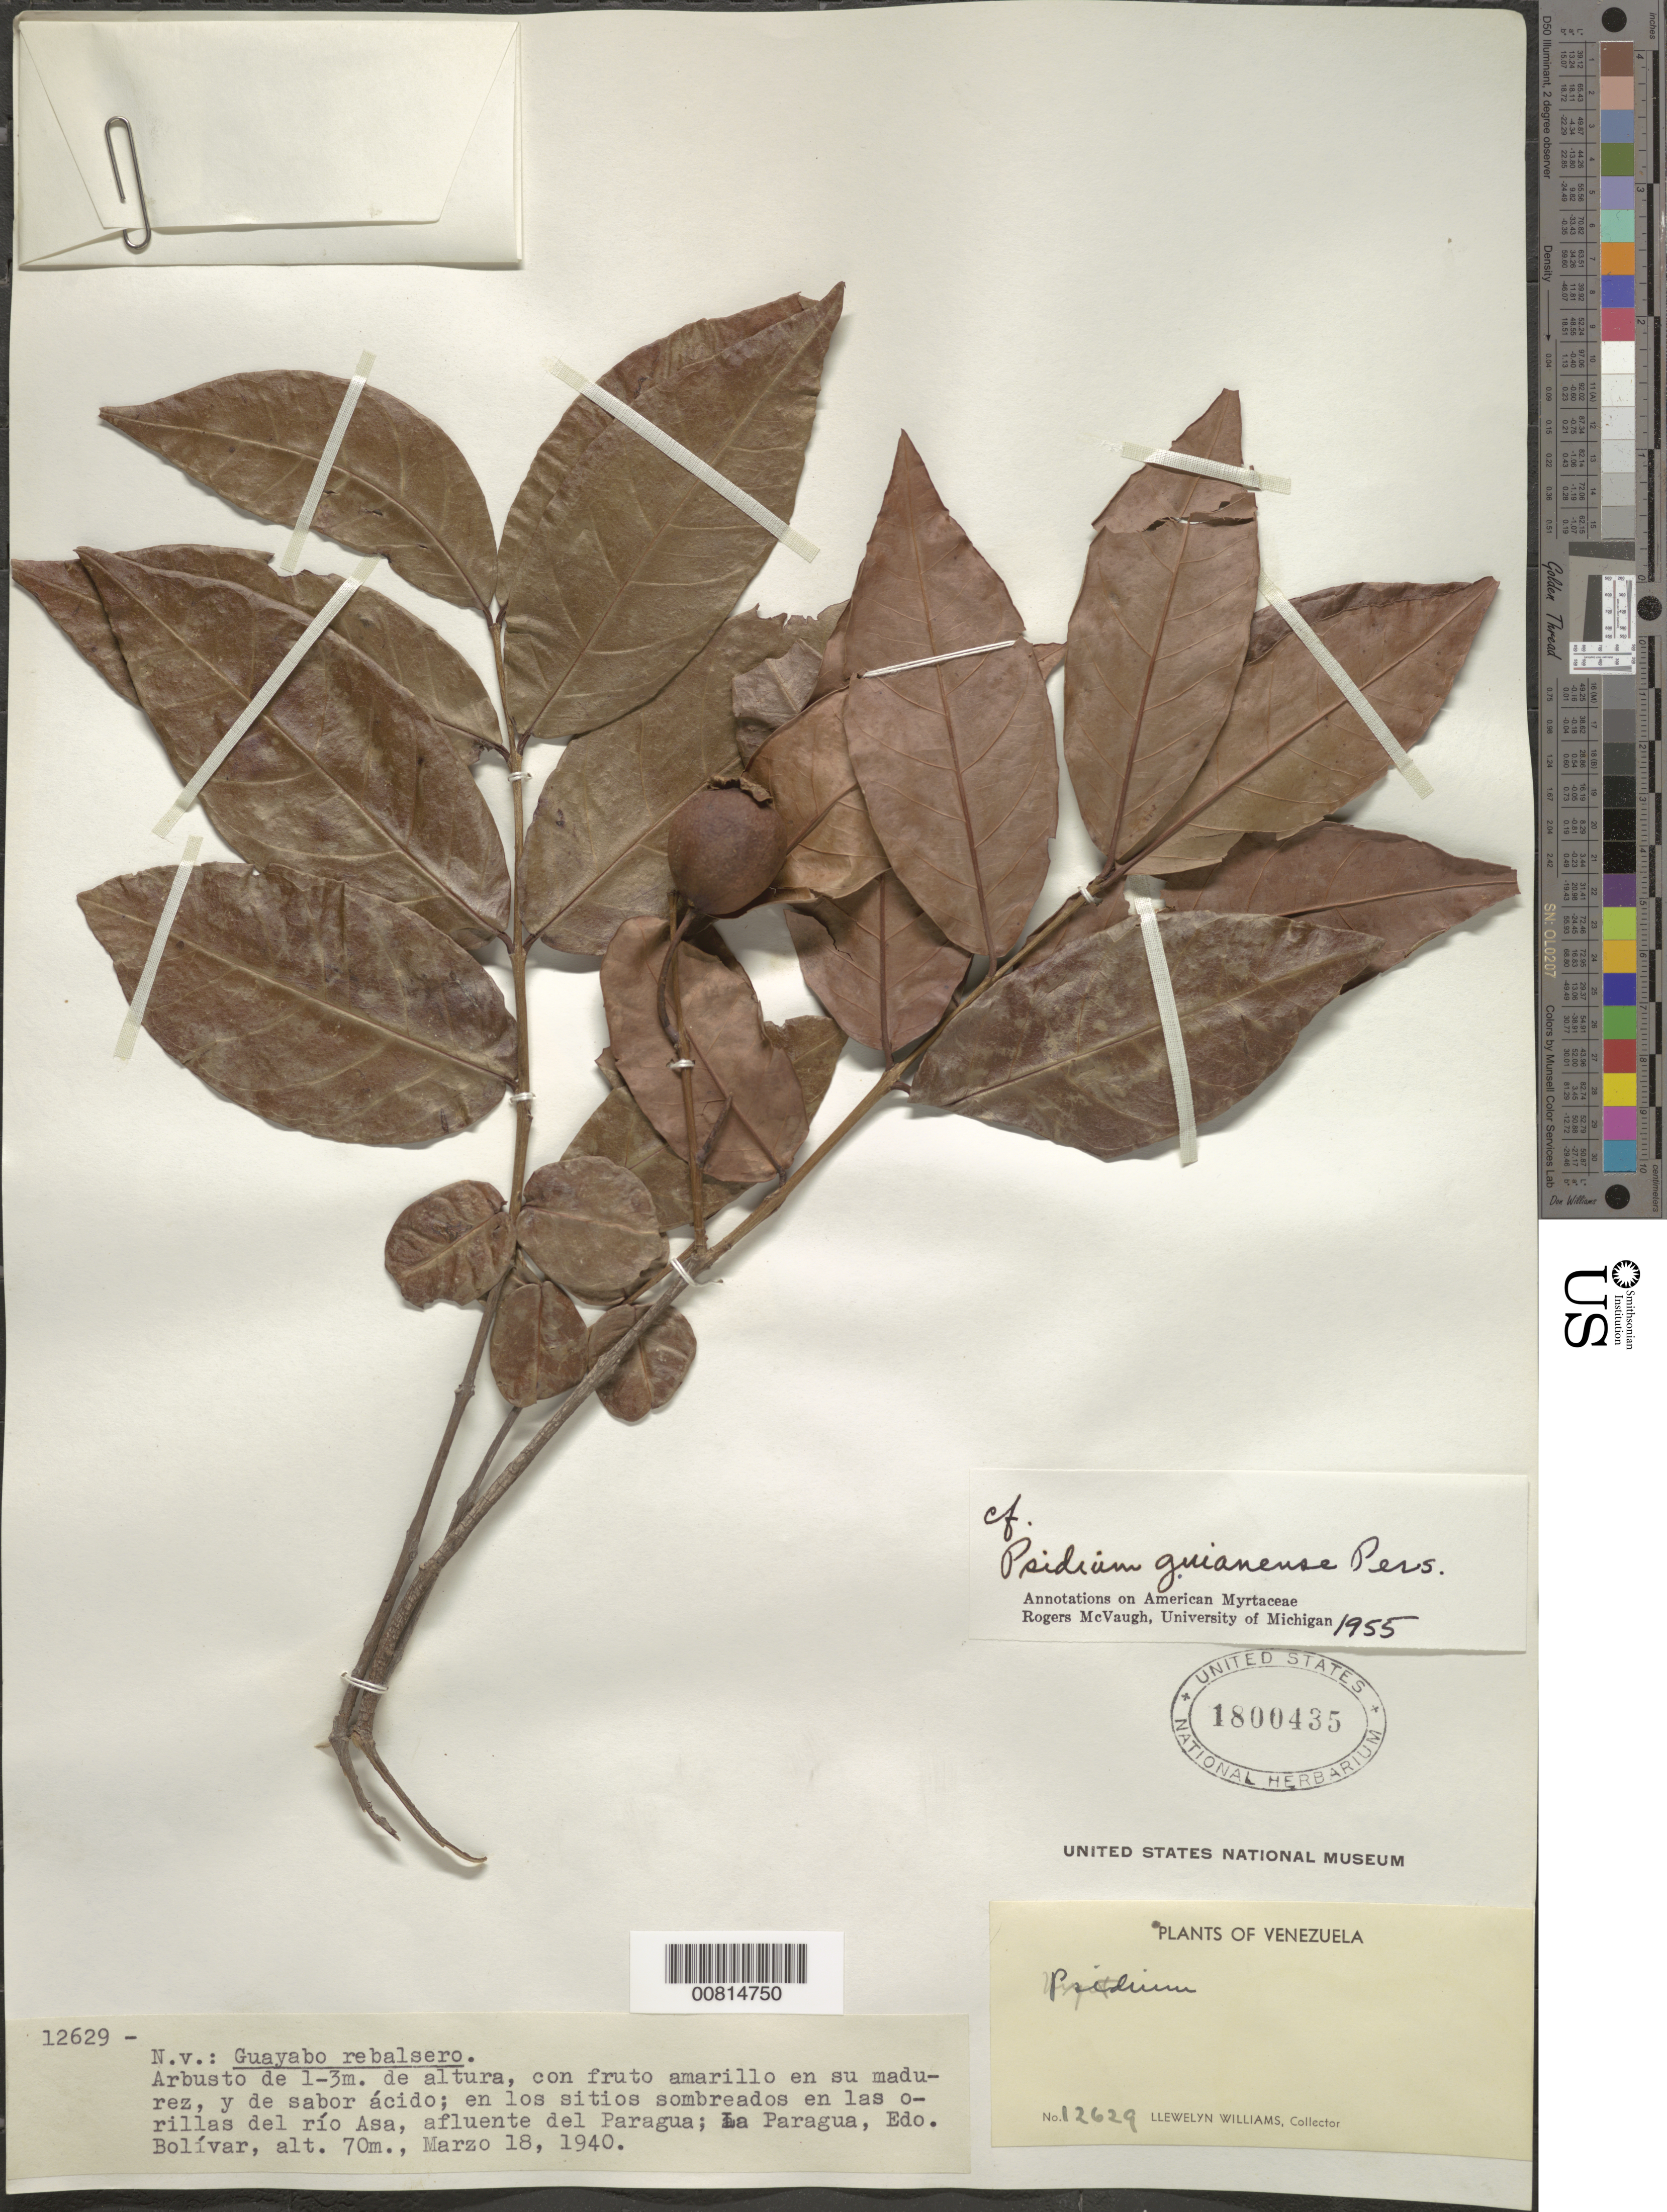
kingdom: Plantae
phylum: Tracheophyta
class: Magnoliopsida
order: Myrtales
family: Myrtaceae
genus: Psidium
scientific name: Psidium guineense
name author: Sw.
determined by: McVaugh, R.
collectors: Ll. Williams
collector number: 12629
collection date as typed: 18-Mar-40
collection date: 1940-03-18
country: Venezuela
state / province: Bolívar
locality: Río Asa, affluent of Río Paragua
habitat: Sitios sombreados en las orilla del rio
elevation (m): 70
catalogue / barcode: US 1800435